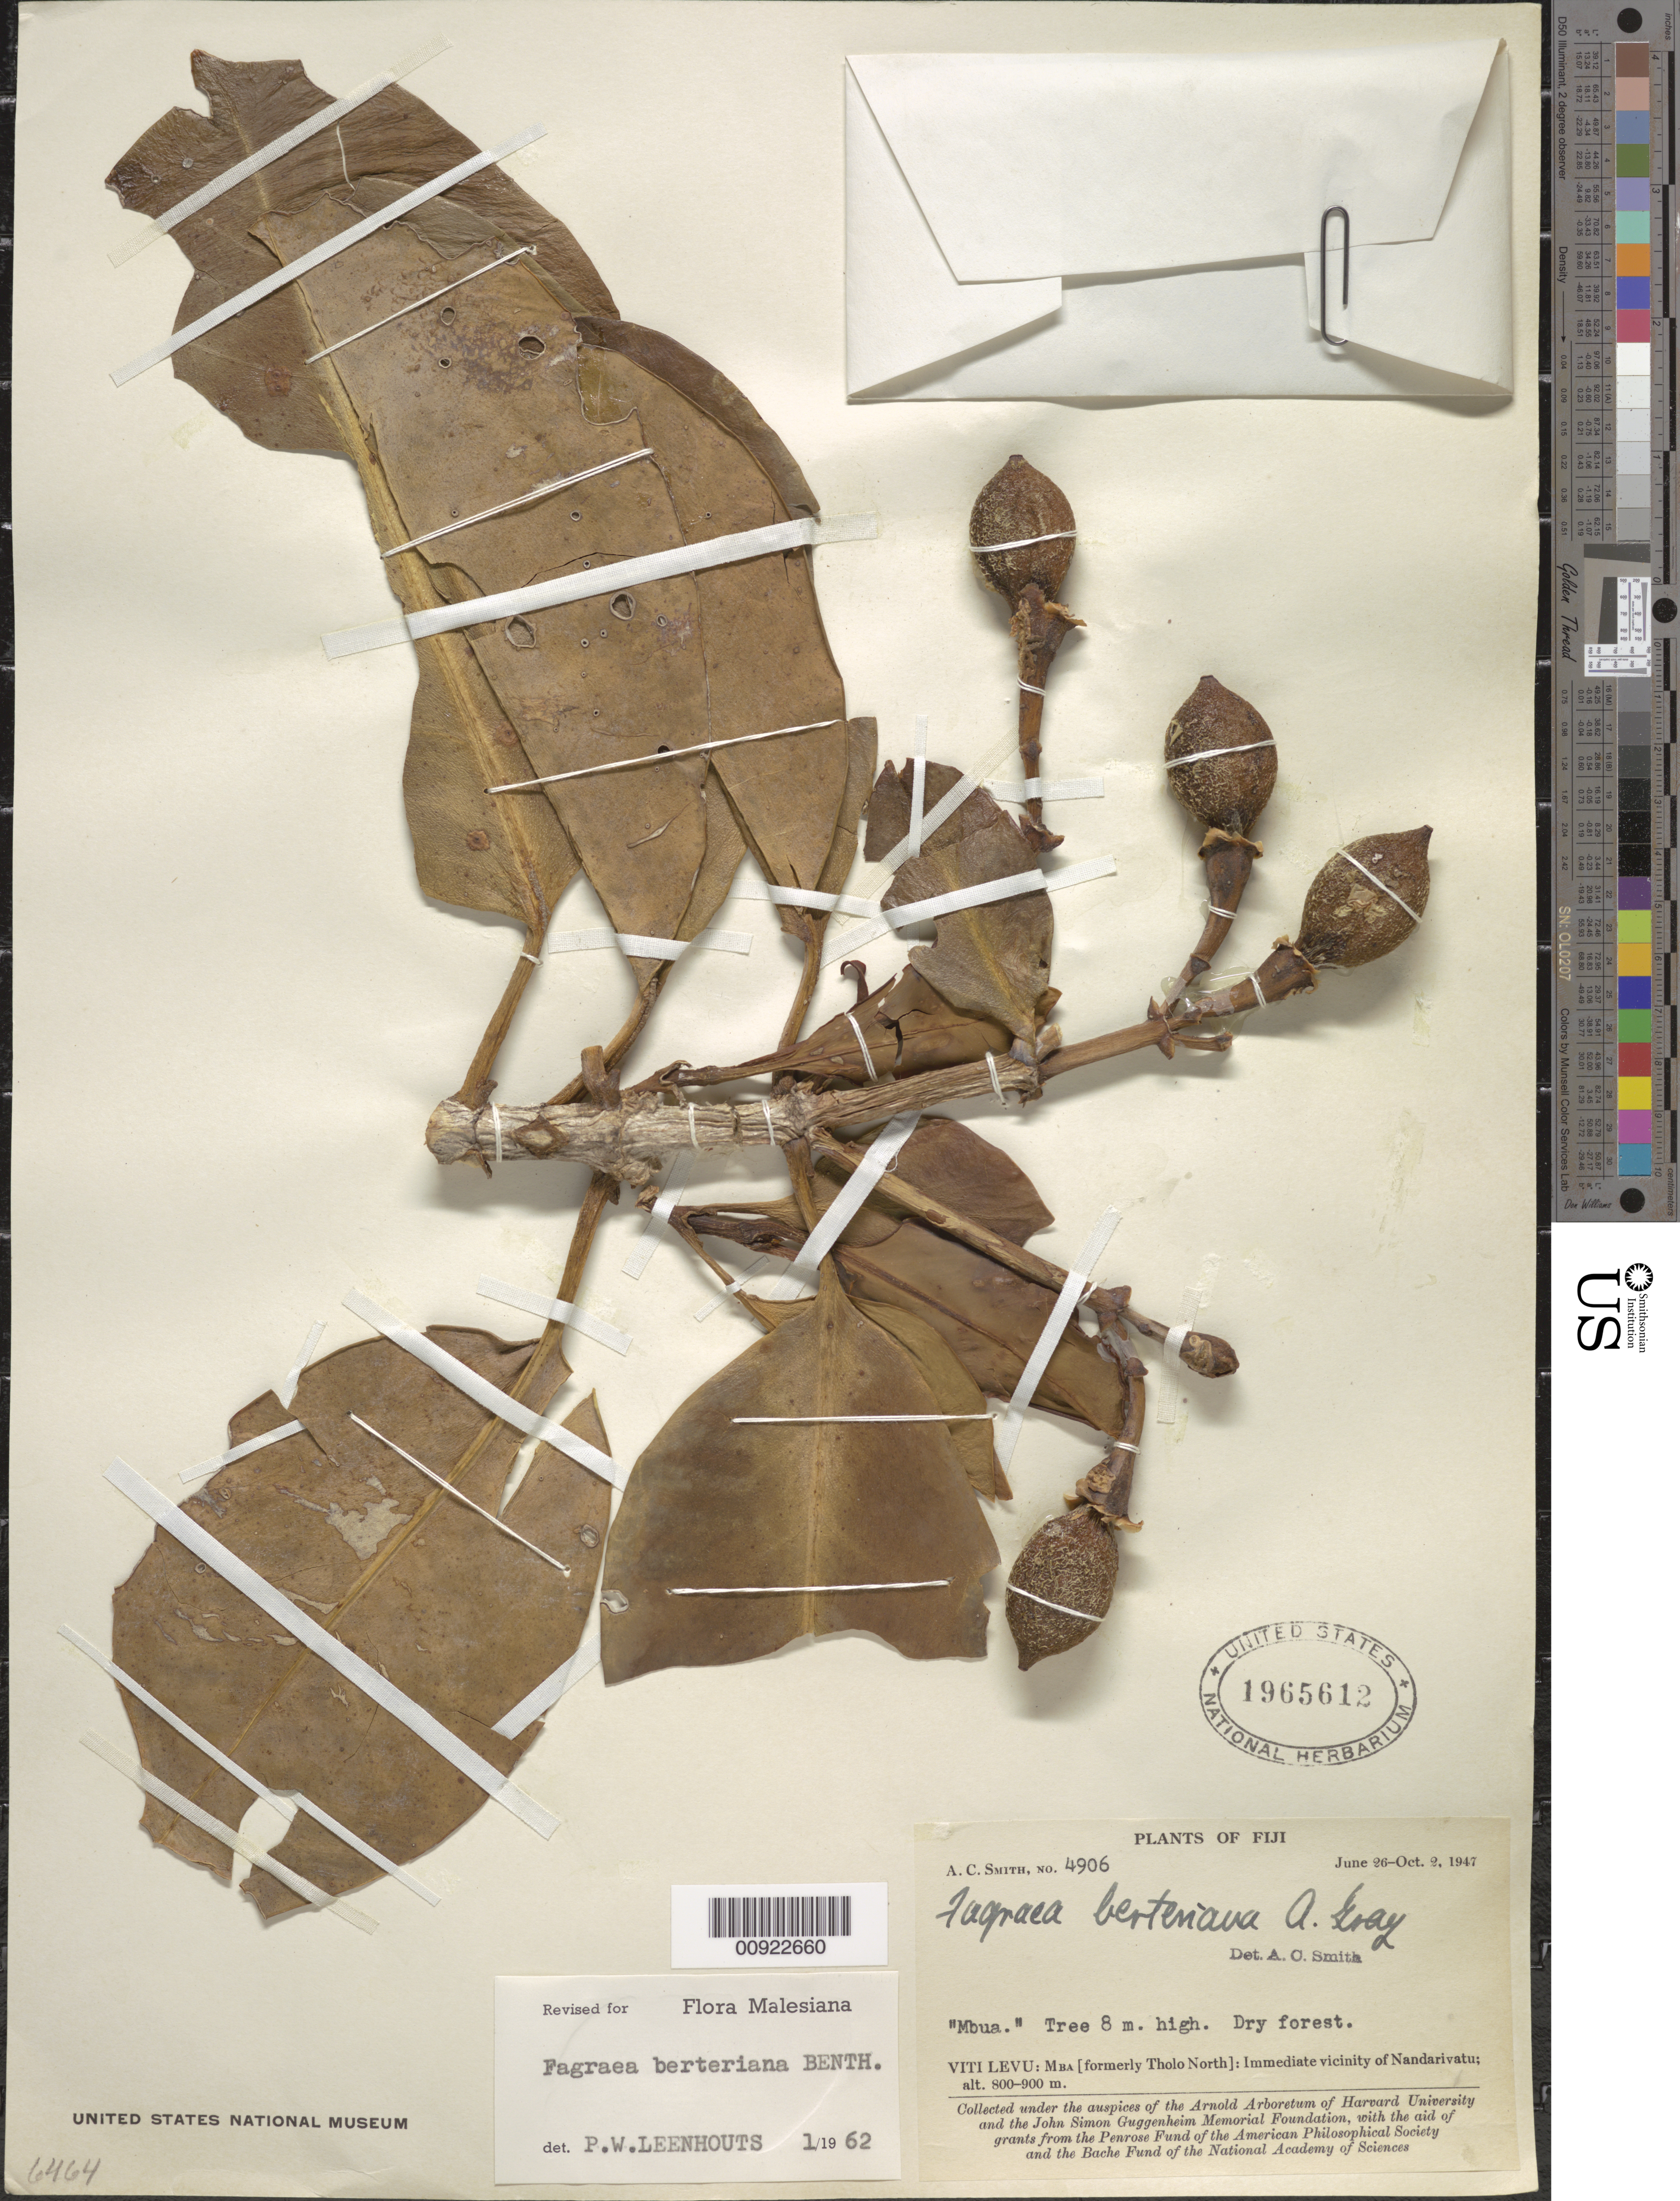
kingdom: Plantae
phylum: Tracheophyta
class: Magnoliopsida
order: Gentianales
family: Gentianaceae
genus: Fagraea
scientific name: Fagraea berteroana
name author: A. Gray ex Benth.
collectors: C. A. Smith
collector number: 4906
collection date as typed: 26 Jun 1947 to 02 Oct 1947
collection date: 1947-06-26/1947-10-02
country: Fiji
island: Viti Levu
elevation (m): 800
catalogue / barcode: US 1965612